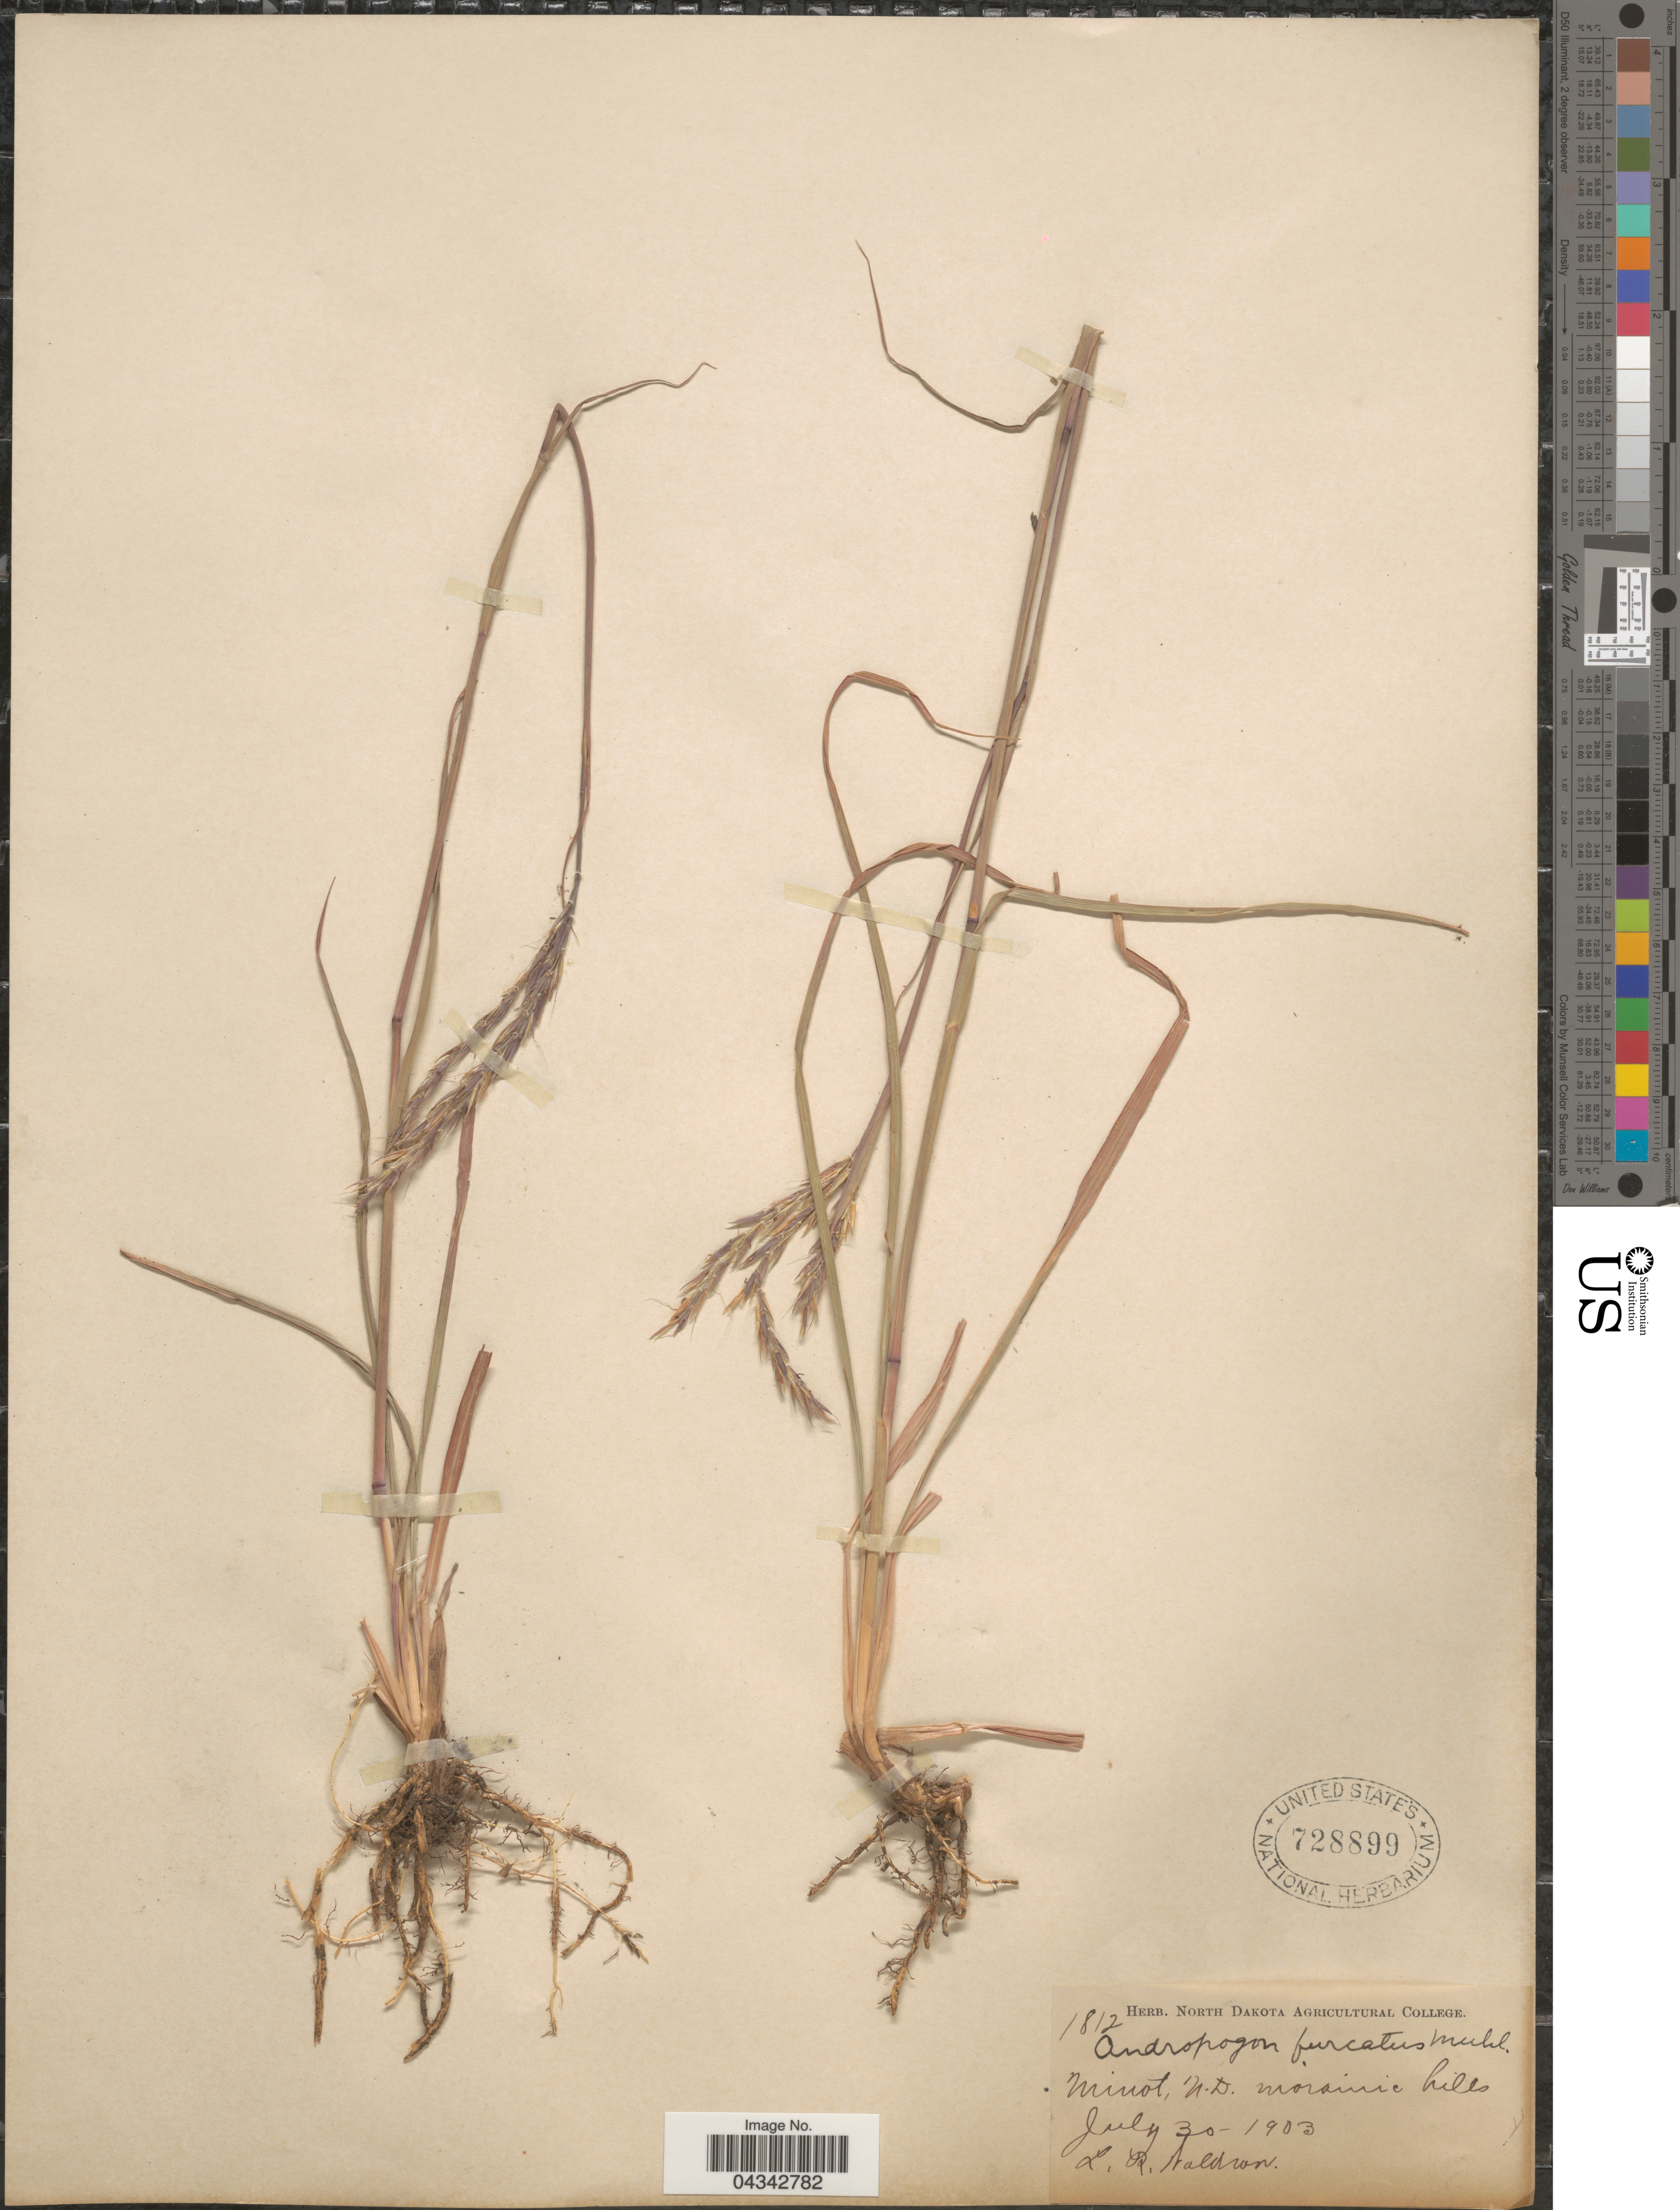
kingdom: Plantae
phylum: Tracheophyta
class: Liliopsida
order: Poales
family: Poaceae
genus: Andropogon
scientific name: Andropogon gerardii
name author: Vitman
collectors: L. Waldron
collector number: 1812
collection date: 1903-07-30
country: United States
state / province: North Dakota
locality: Minot.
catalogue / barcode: US 728899